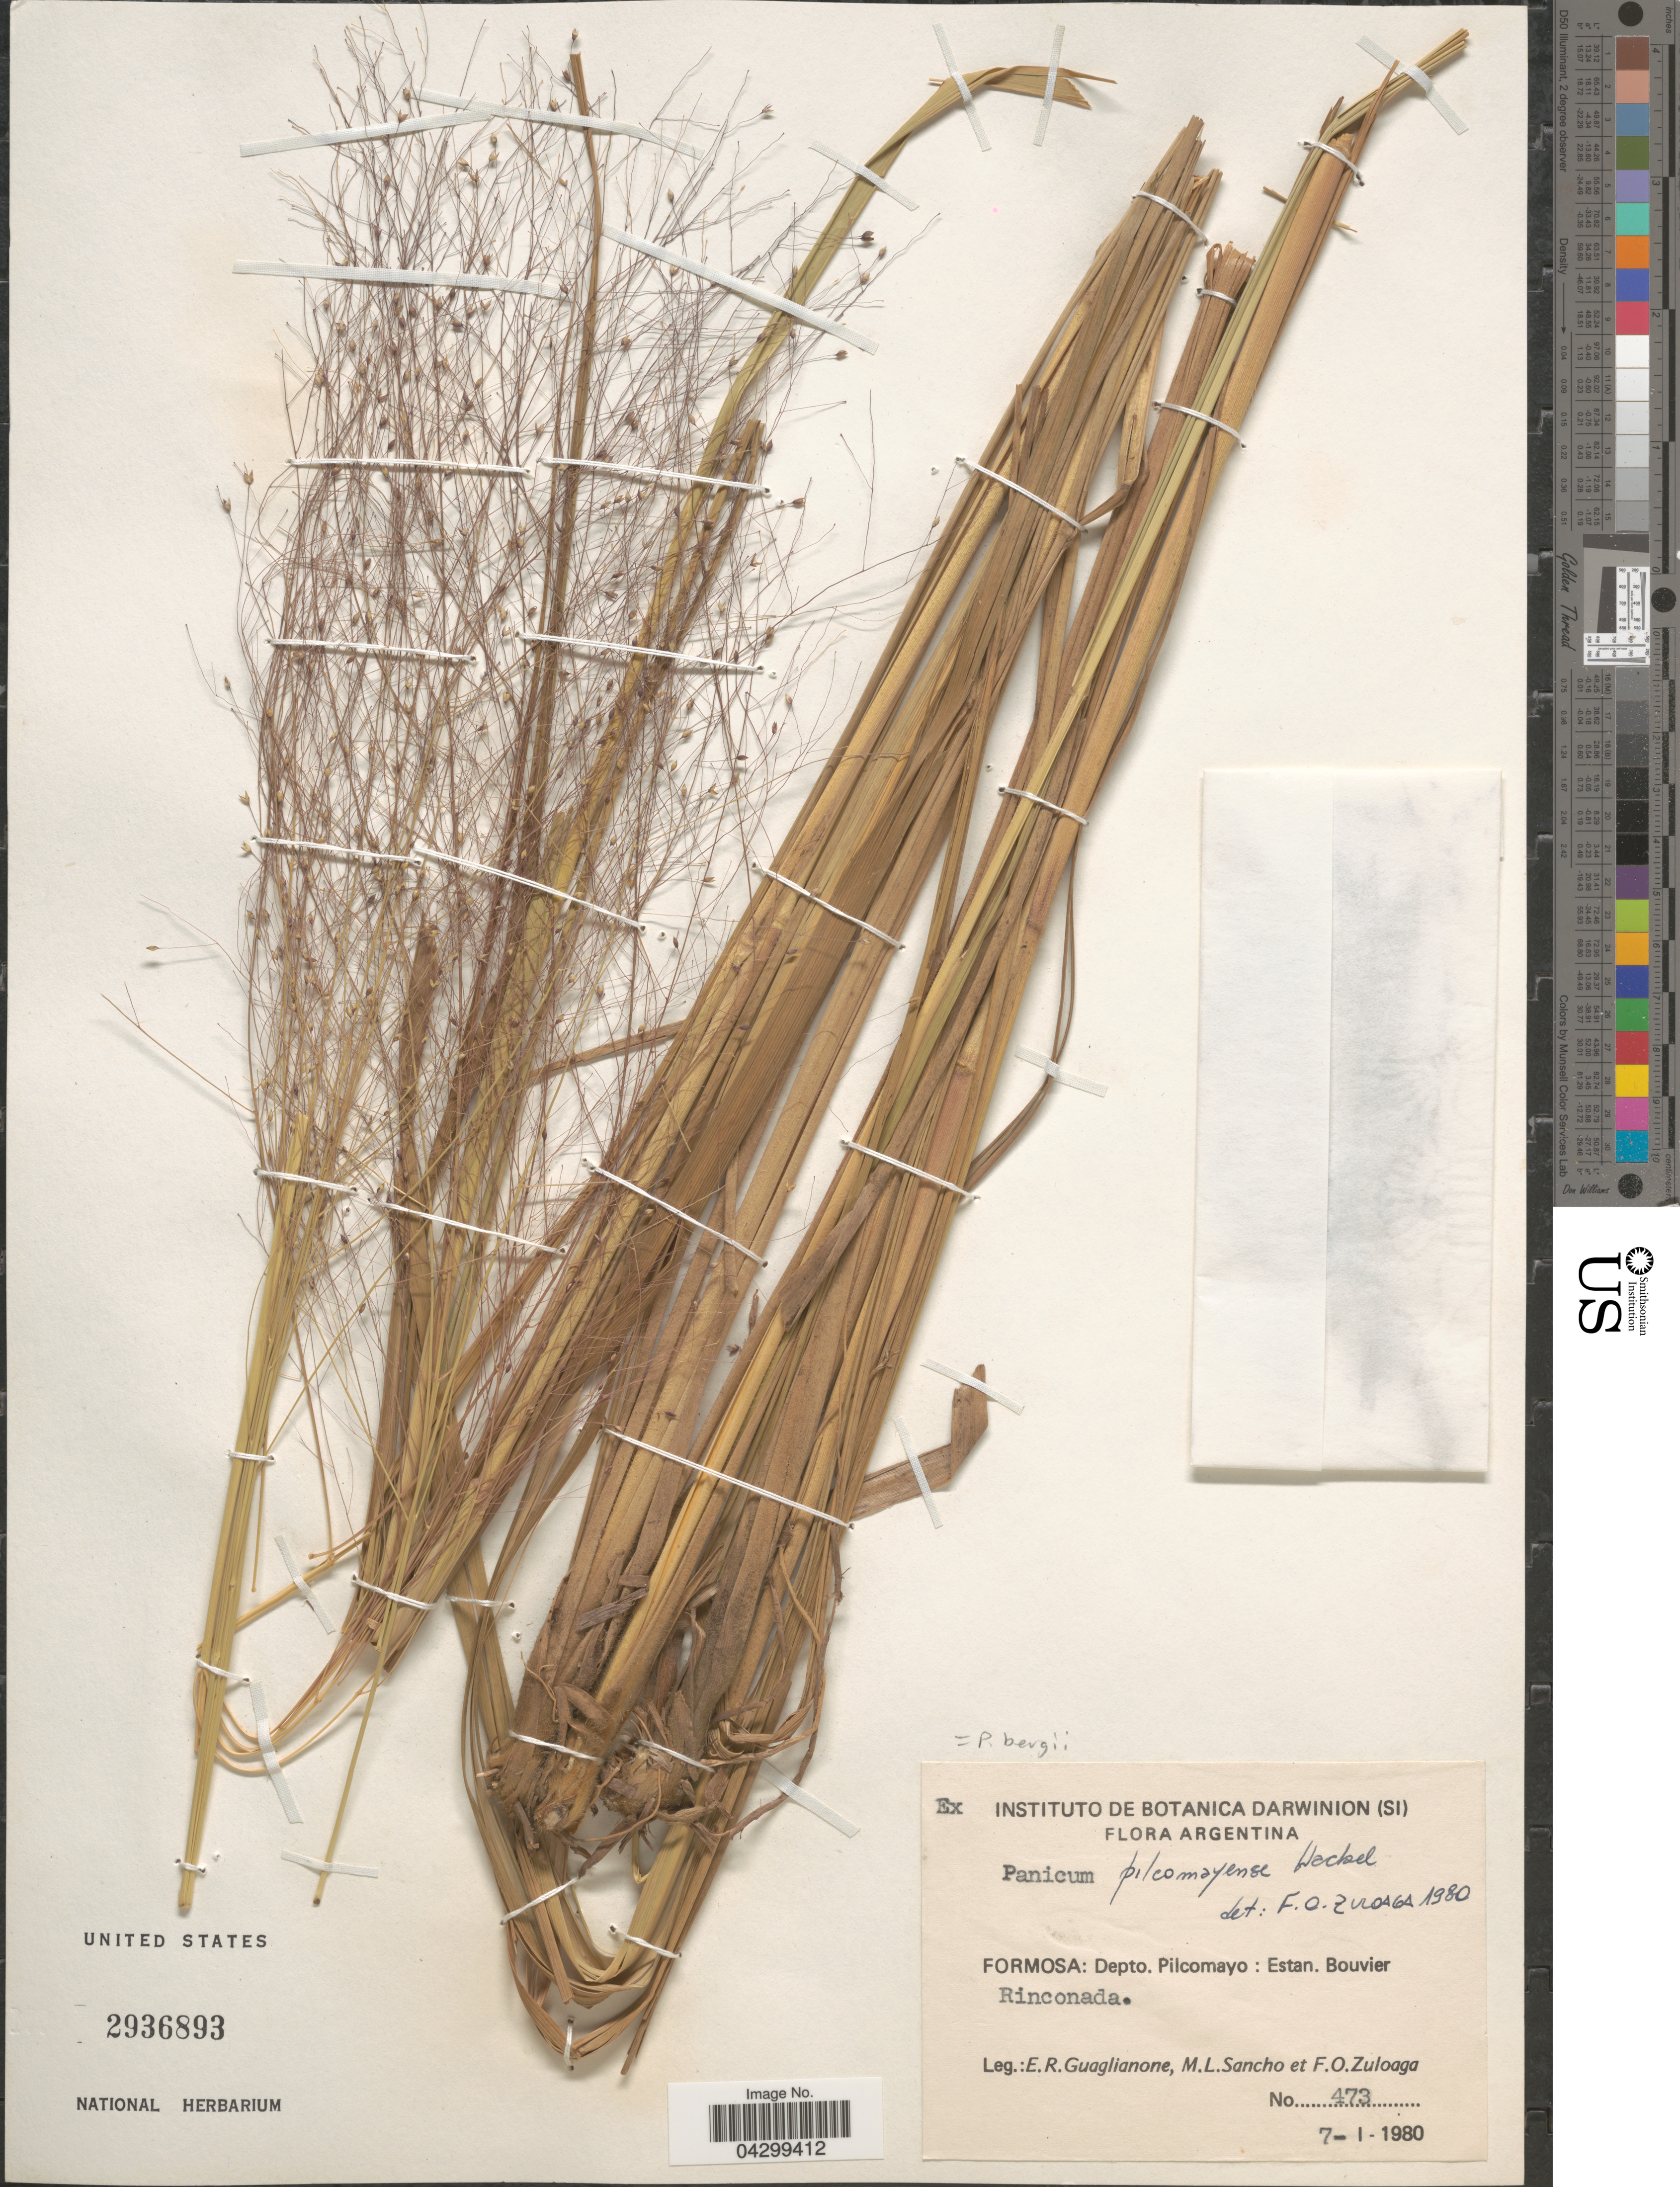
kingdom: Plantae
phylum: Tracheophyta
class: Liliopsida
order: Poales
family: Poaceae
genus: Panicum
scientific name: Panicum bergii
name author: Arechav.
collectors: E. R. Guaglianone, M. L. Sancho & F. O. Zuloaga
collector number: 473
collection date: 1980-01-07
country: Argentina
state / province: Formosa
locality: Depto. Pilcomayo: Estan. Bouvier. Rinconada.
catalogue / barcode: US 2936893